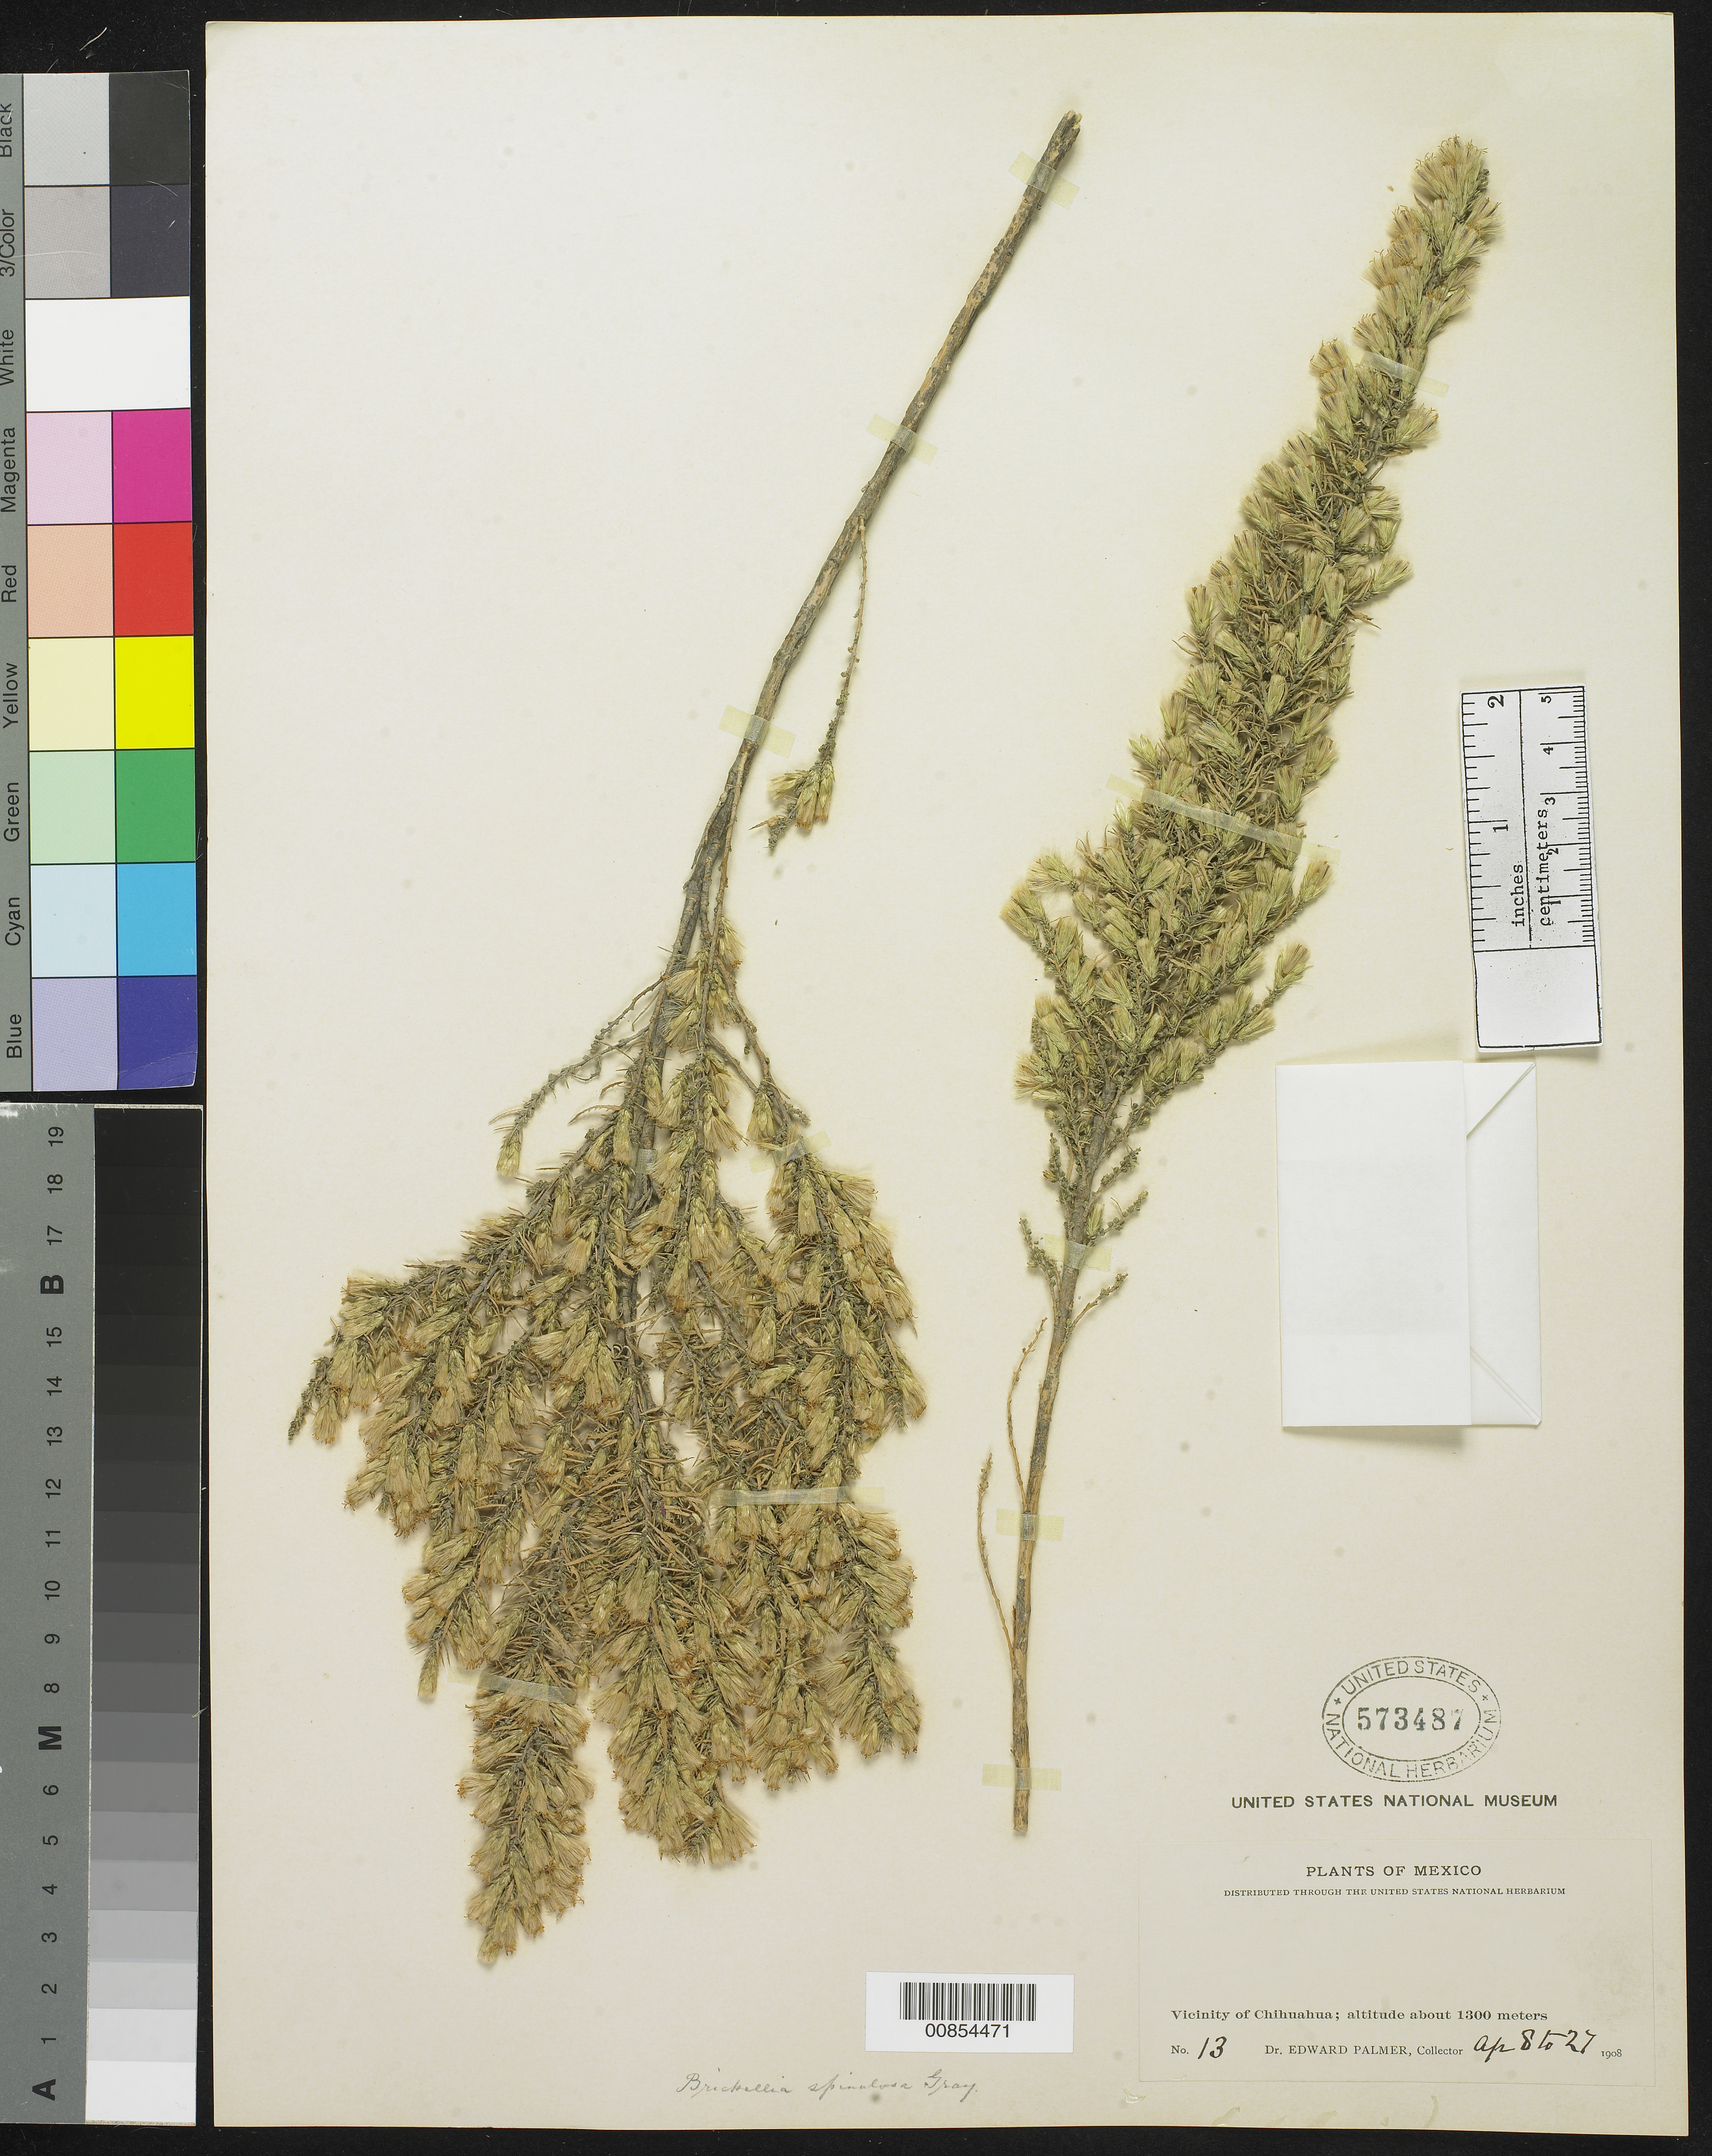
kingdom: Plantae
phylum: Tracheophyta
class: Magnoliopsida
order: Asterales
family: Asteraceae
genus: Brickellia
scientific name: Brickellia spinulosa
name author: (A. Gray) A. Gray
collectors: E. Palmer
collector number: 13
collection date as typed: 08 Apr 1908 to 27 Apr 1908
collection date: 1908-04-08/1908-04-27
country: Mexico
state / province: Chihuahua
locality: Vicinity of Chihuahua.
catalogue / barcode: US 573487